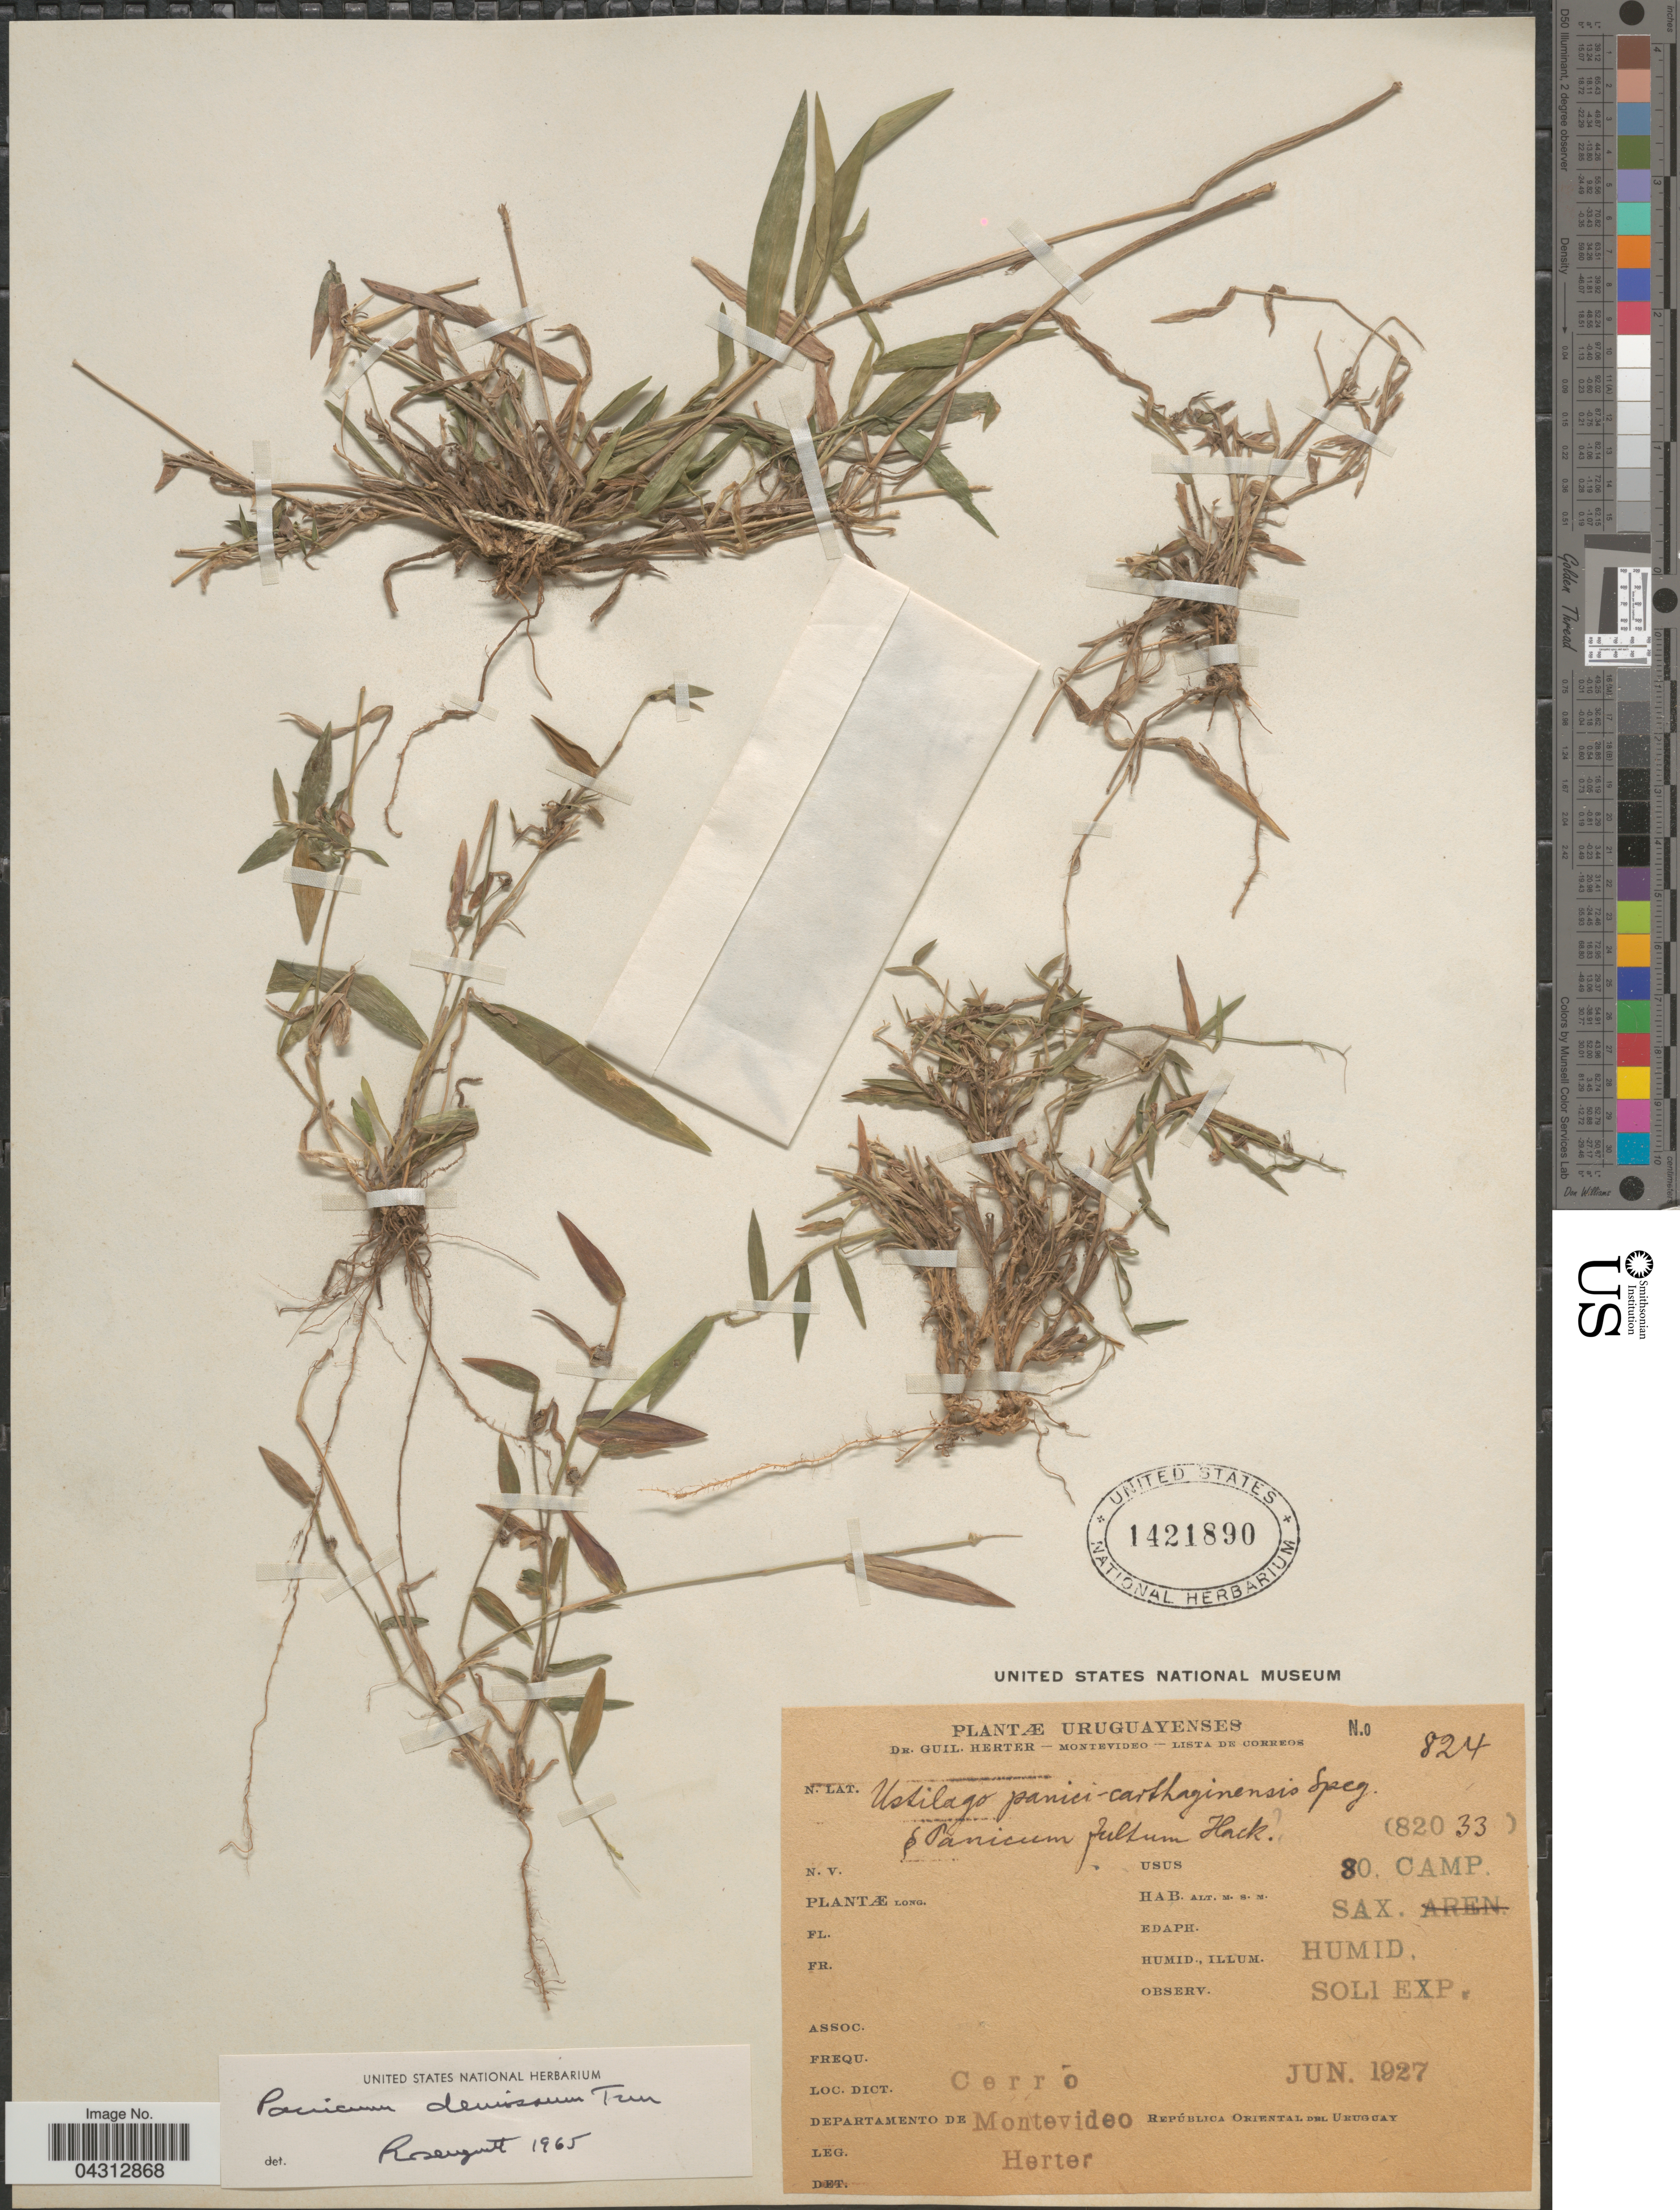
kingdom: Plantae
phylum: Tracheophyta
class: Liliopsida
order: Poales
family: Poaceae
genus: Dichanthelium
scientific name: Dichanthelium sabulorum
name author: (Lam.) Gould & C.A. Clark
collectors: G. Herter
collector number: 824(82033)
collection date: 1927-06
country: Uruguay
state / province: Montevideo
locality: Dict. Cerro. Departamento de Montevideo. República Oriental del Uruguay.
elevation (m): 80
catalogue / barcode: US 1421890